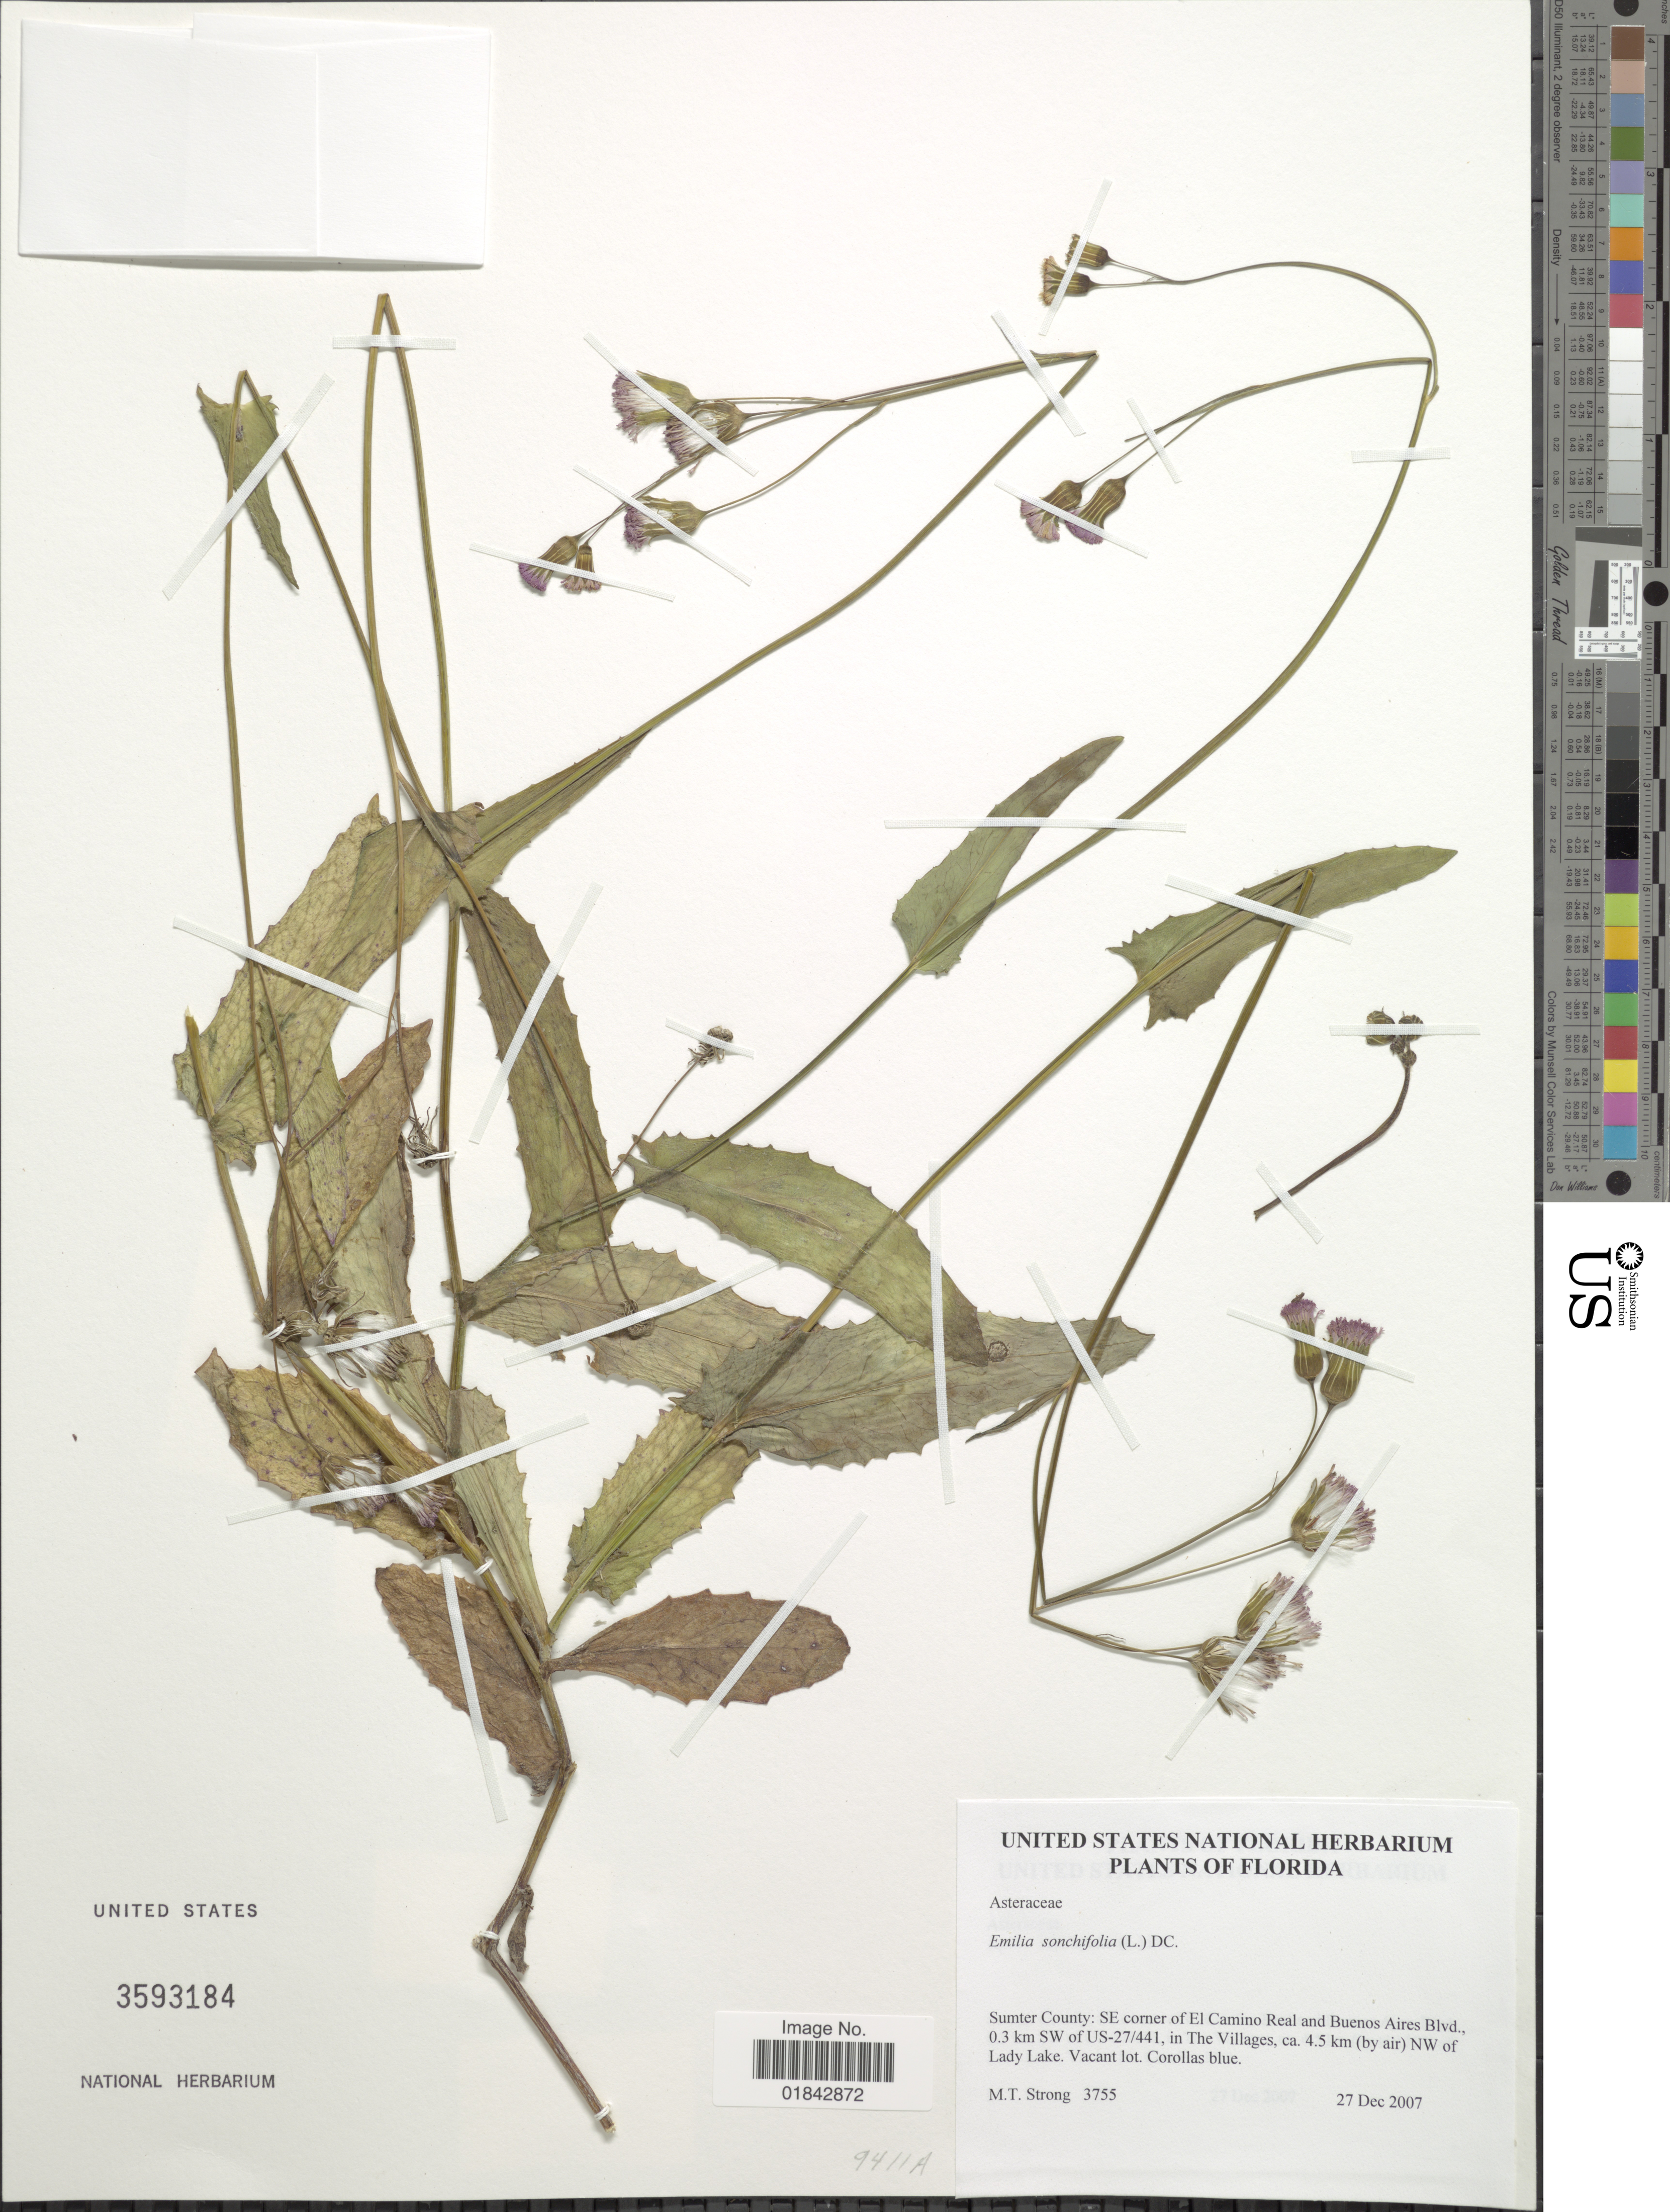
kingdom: Plantae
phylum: Tracheophyta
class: Magnoliopsida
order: Asterales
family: Asteraceae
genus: Emilia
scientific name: Emilia sonchifolia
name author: (L.) DC.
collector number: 3755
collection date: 2007-12-27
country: United States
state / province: Florida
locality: Sumter County: SE cornerof El Camino Real and Buenos Aires Blvd., 0.3 km SW of US-27/441, in the Villages, ca. 4.5 km (by air) NW of Lady Lake, Vacant lot.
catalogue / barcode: US 3593184